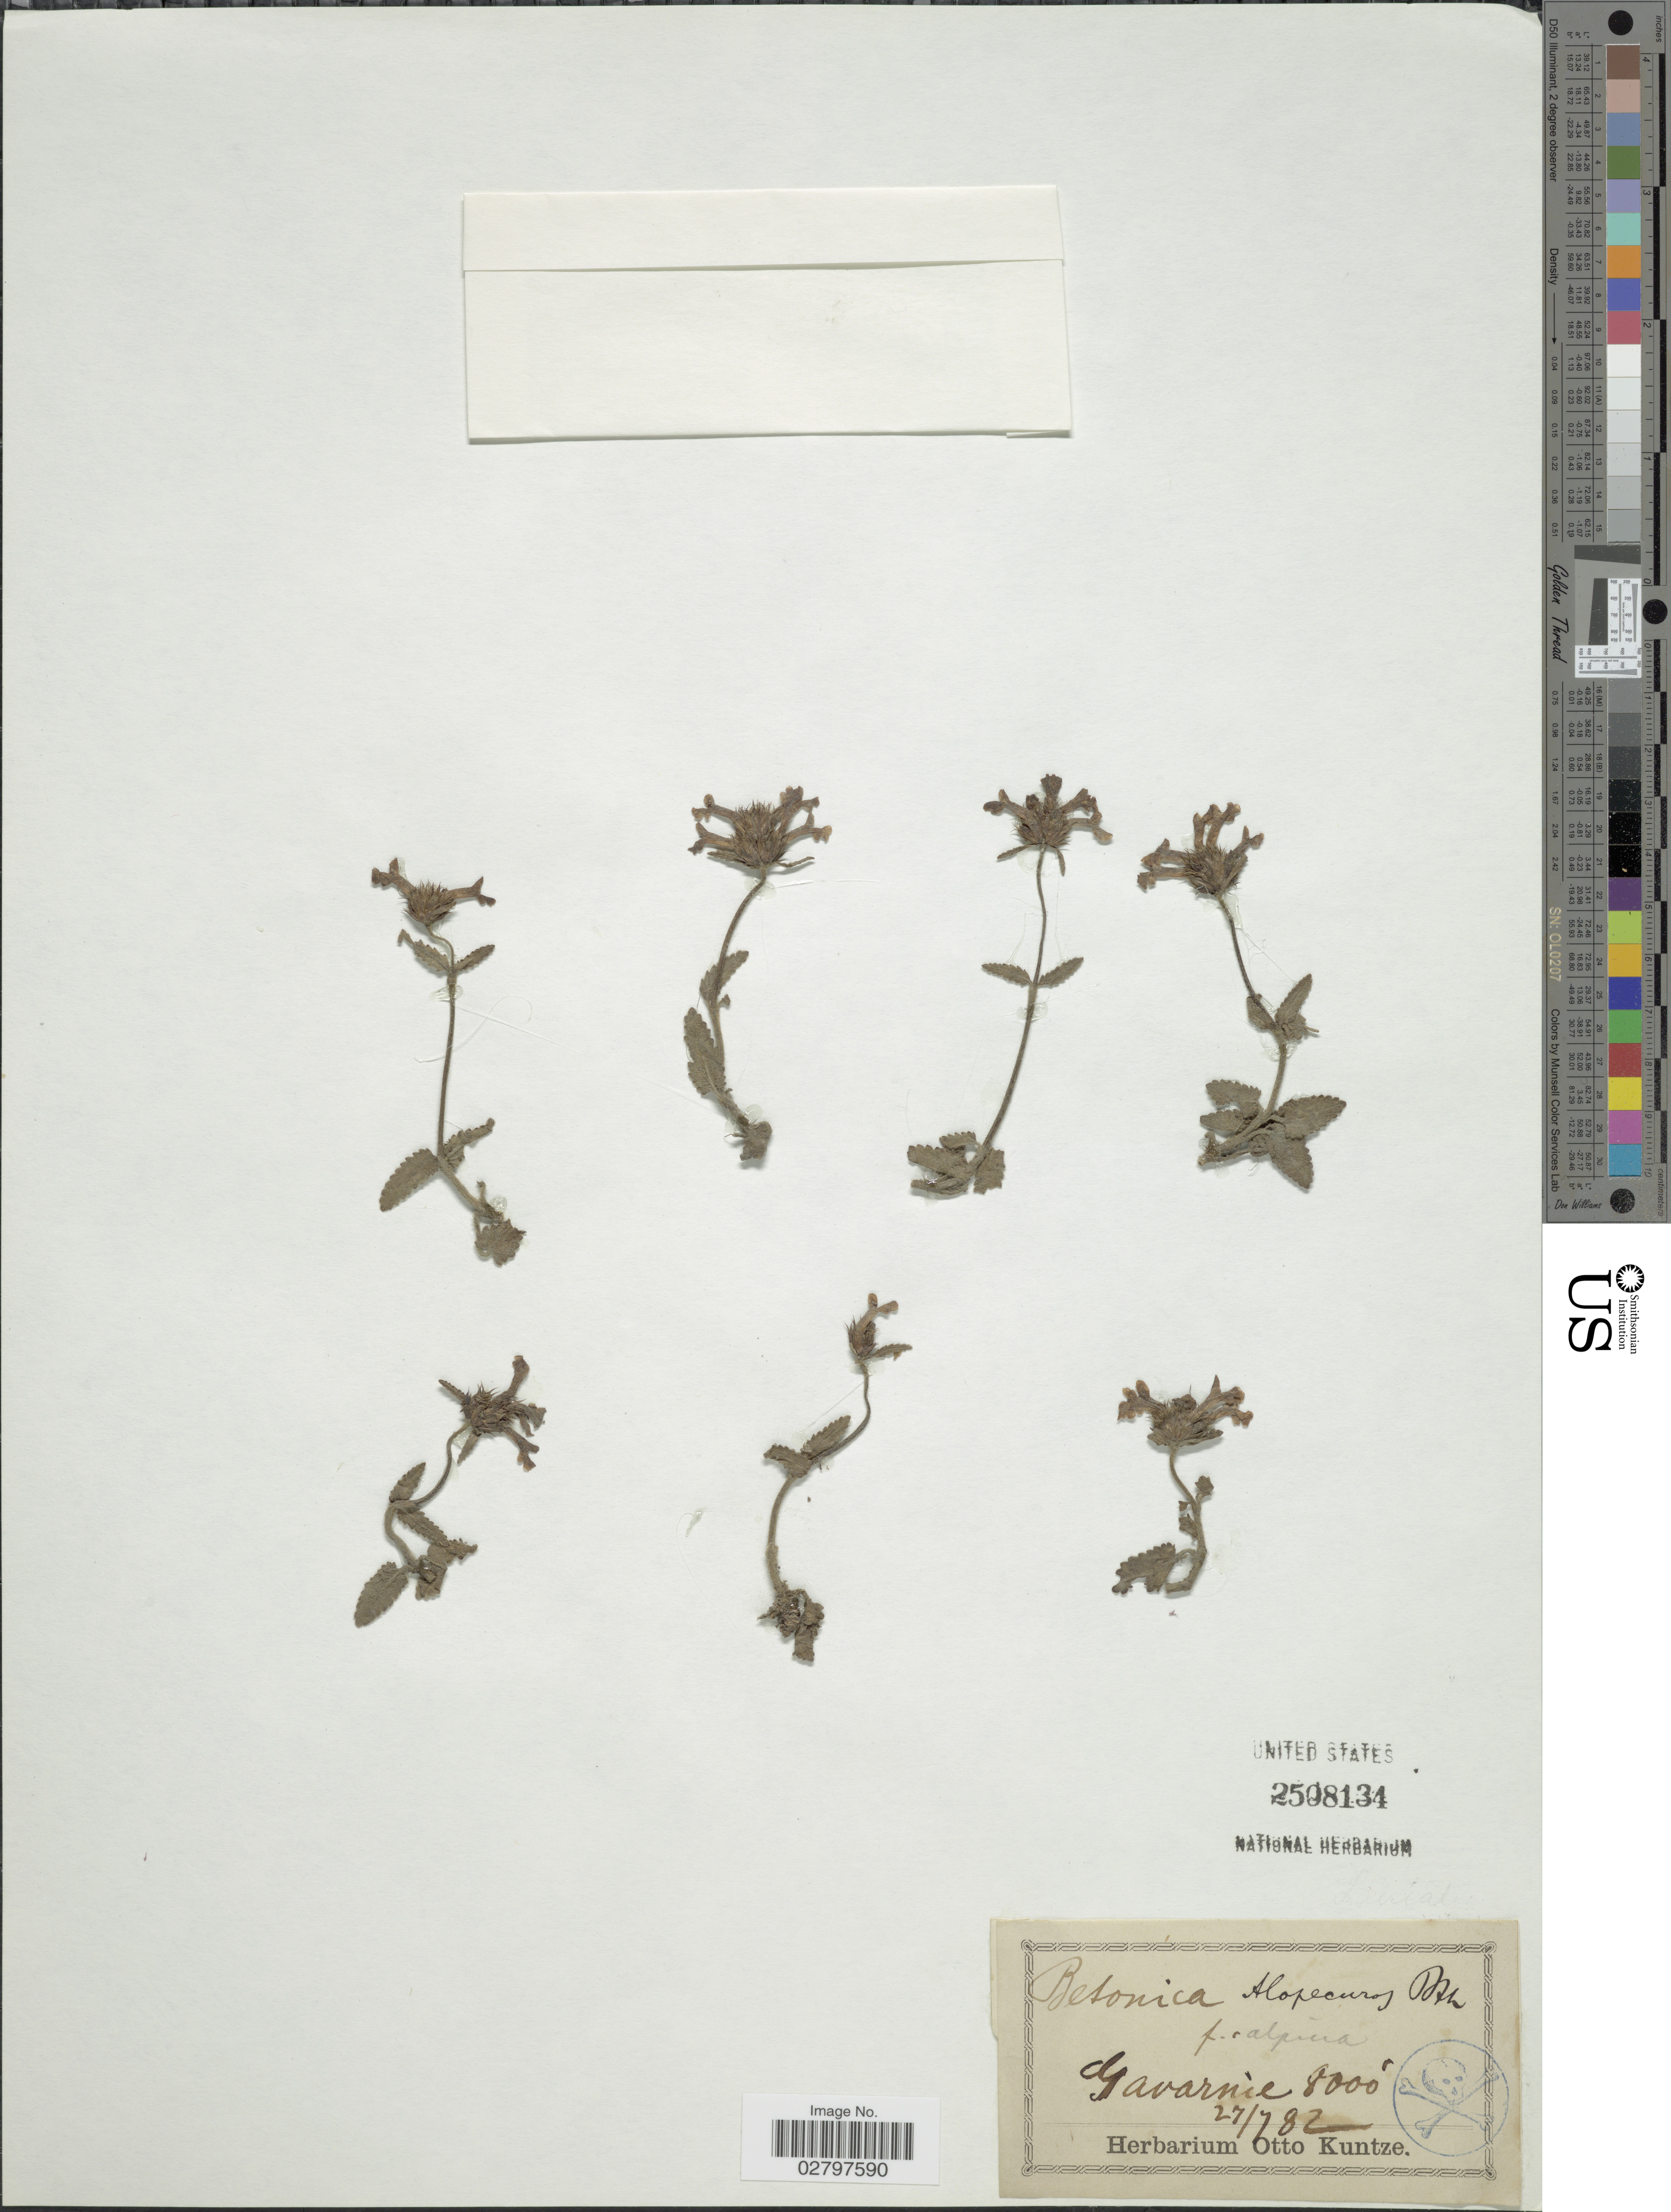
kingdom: Plantae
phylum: Tracheophyta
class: Magnoliopsida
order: Lamiales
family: Lamiaceae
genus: Stachys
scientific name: Stachys alopecuros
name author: (L.) Benth.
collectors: ex herb. Otto Kuntze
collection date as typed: Transcribed d/m/y: 27/7/82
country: France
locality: Gavarnie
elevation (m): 2438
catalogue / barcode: US 2508134